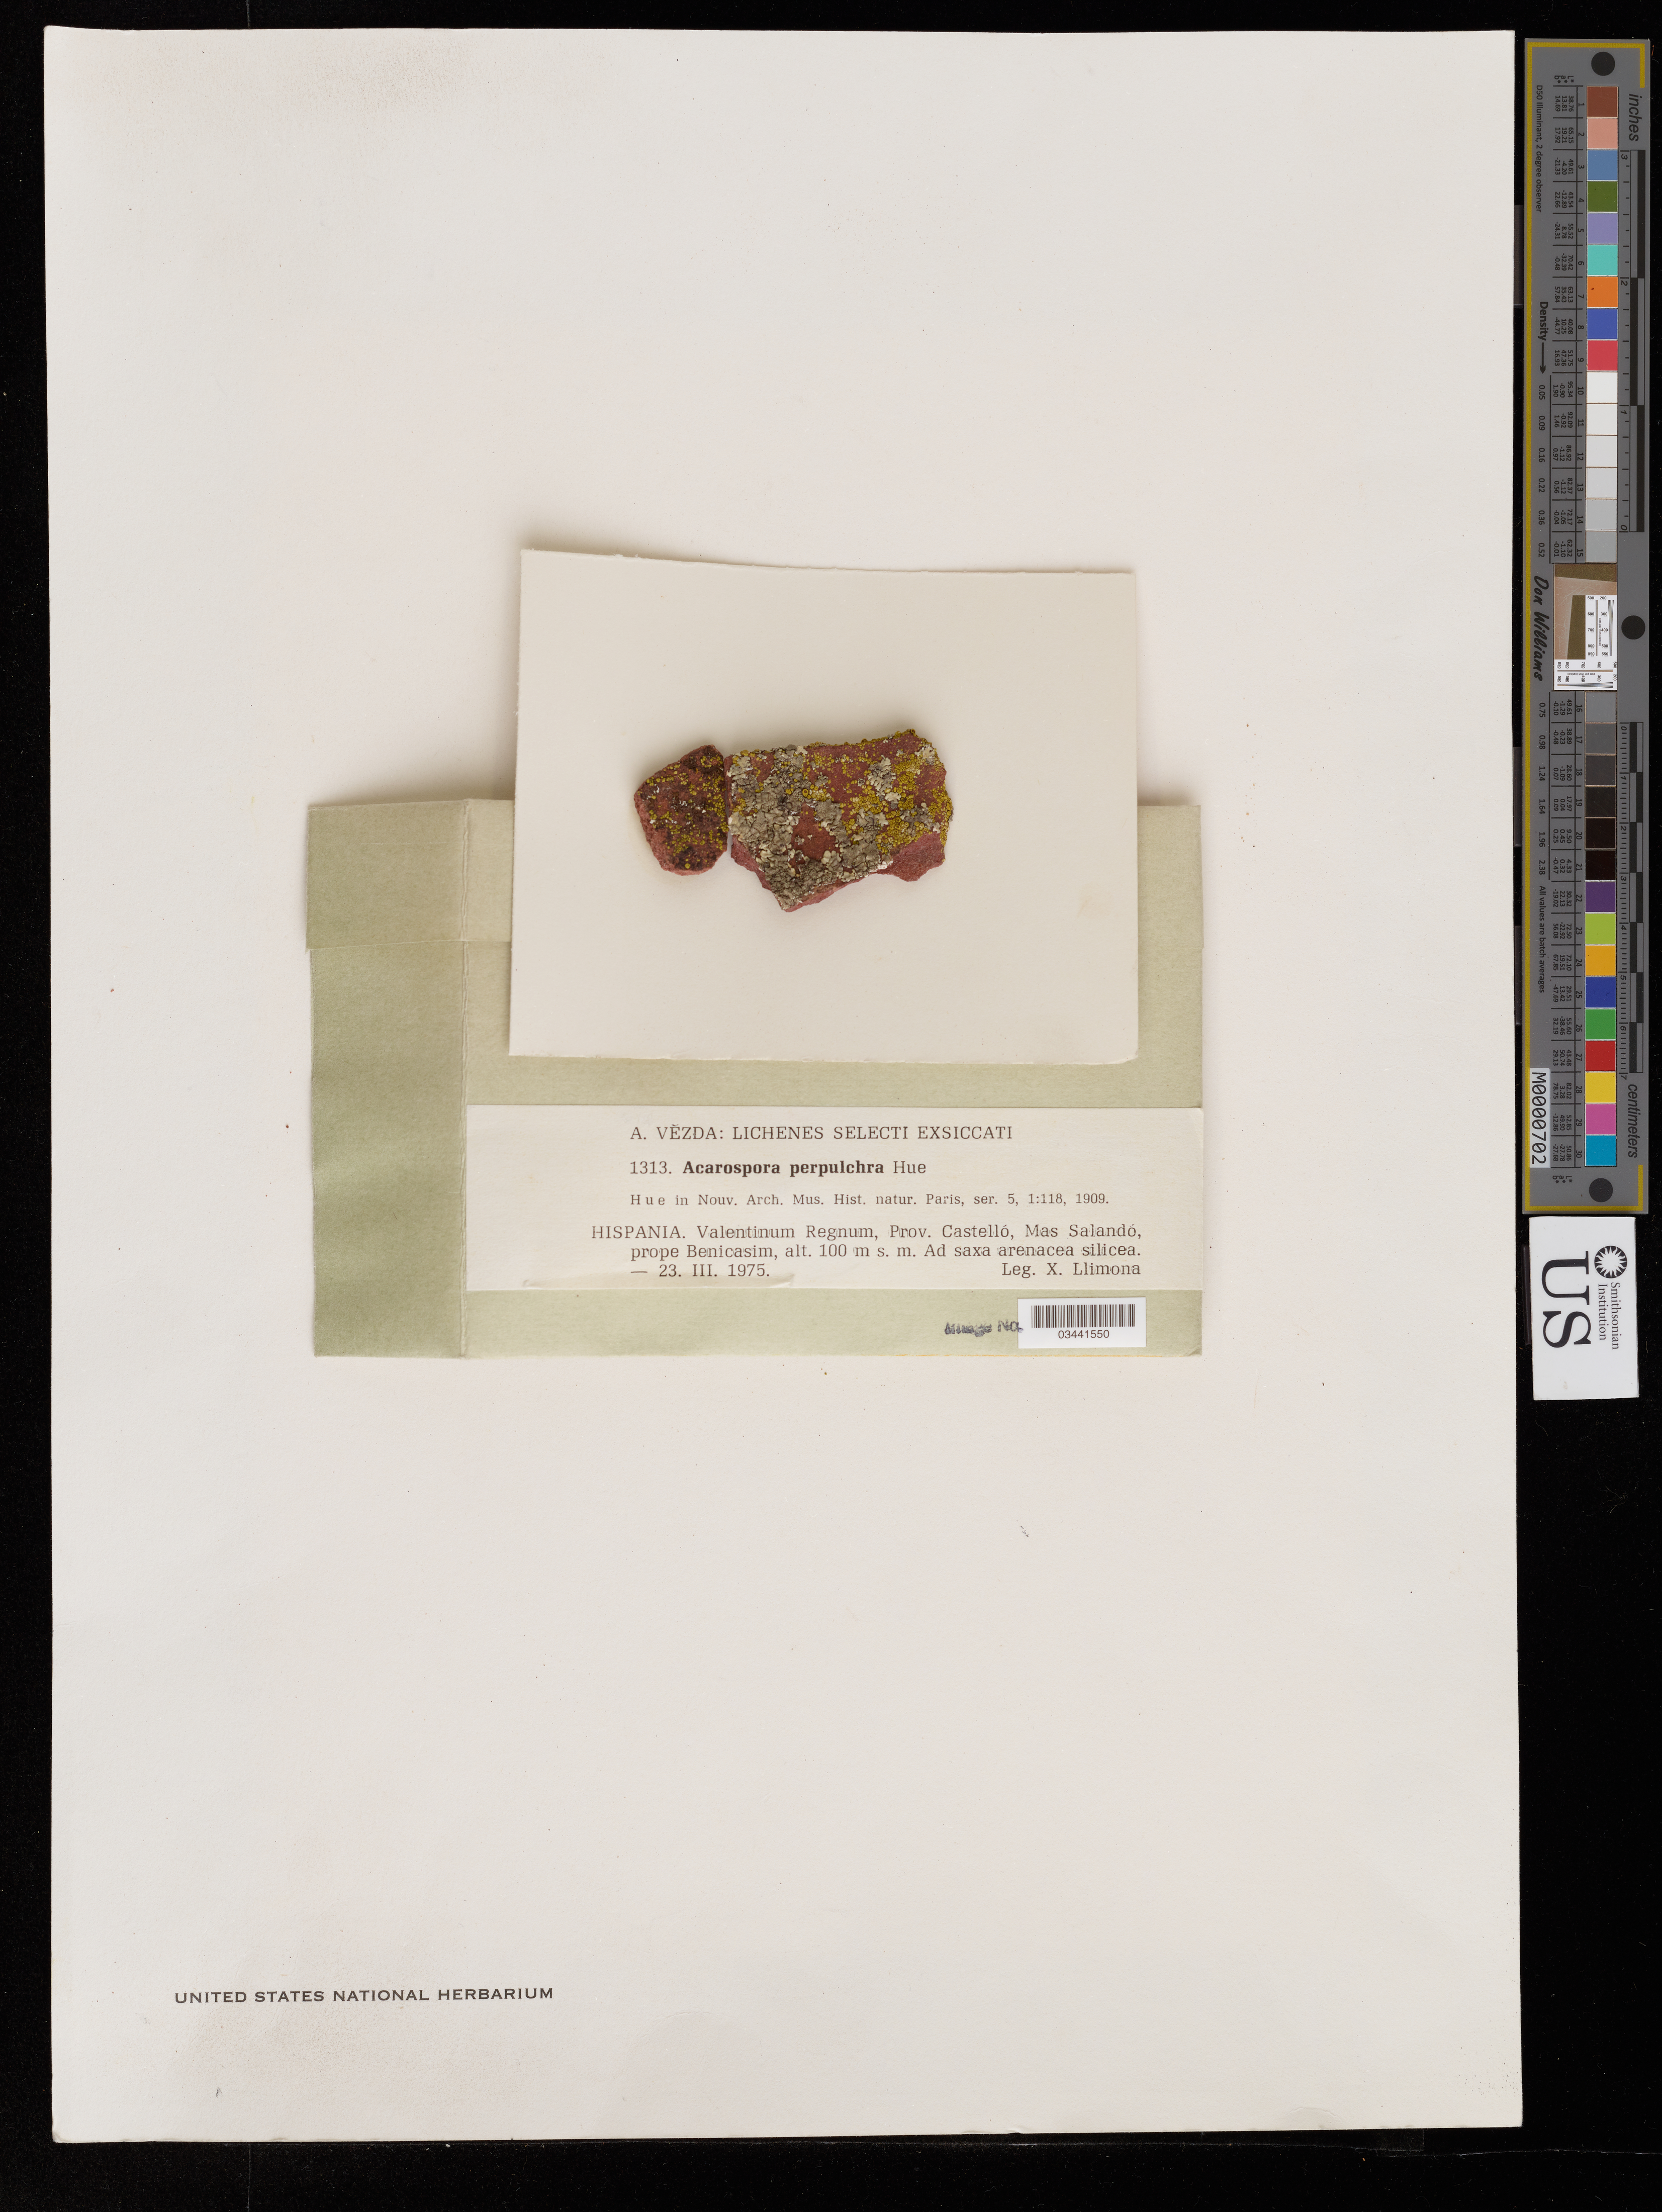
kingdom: Fungi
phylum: Ascomycota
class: Lecanoromycetes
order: Acarosporales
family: Acarosporaceae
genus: Acarospora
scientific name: Acarospora perpulchra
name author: Hue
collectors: X. Llimona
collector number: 1313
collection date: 1975-03-23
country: Spain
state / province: Valenciana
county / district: Castellón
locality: Mas Salandó prope Benicasim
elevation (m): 110